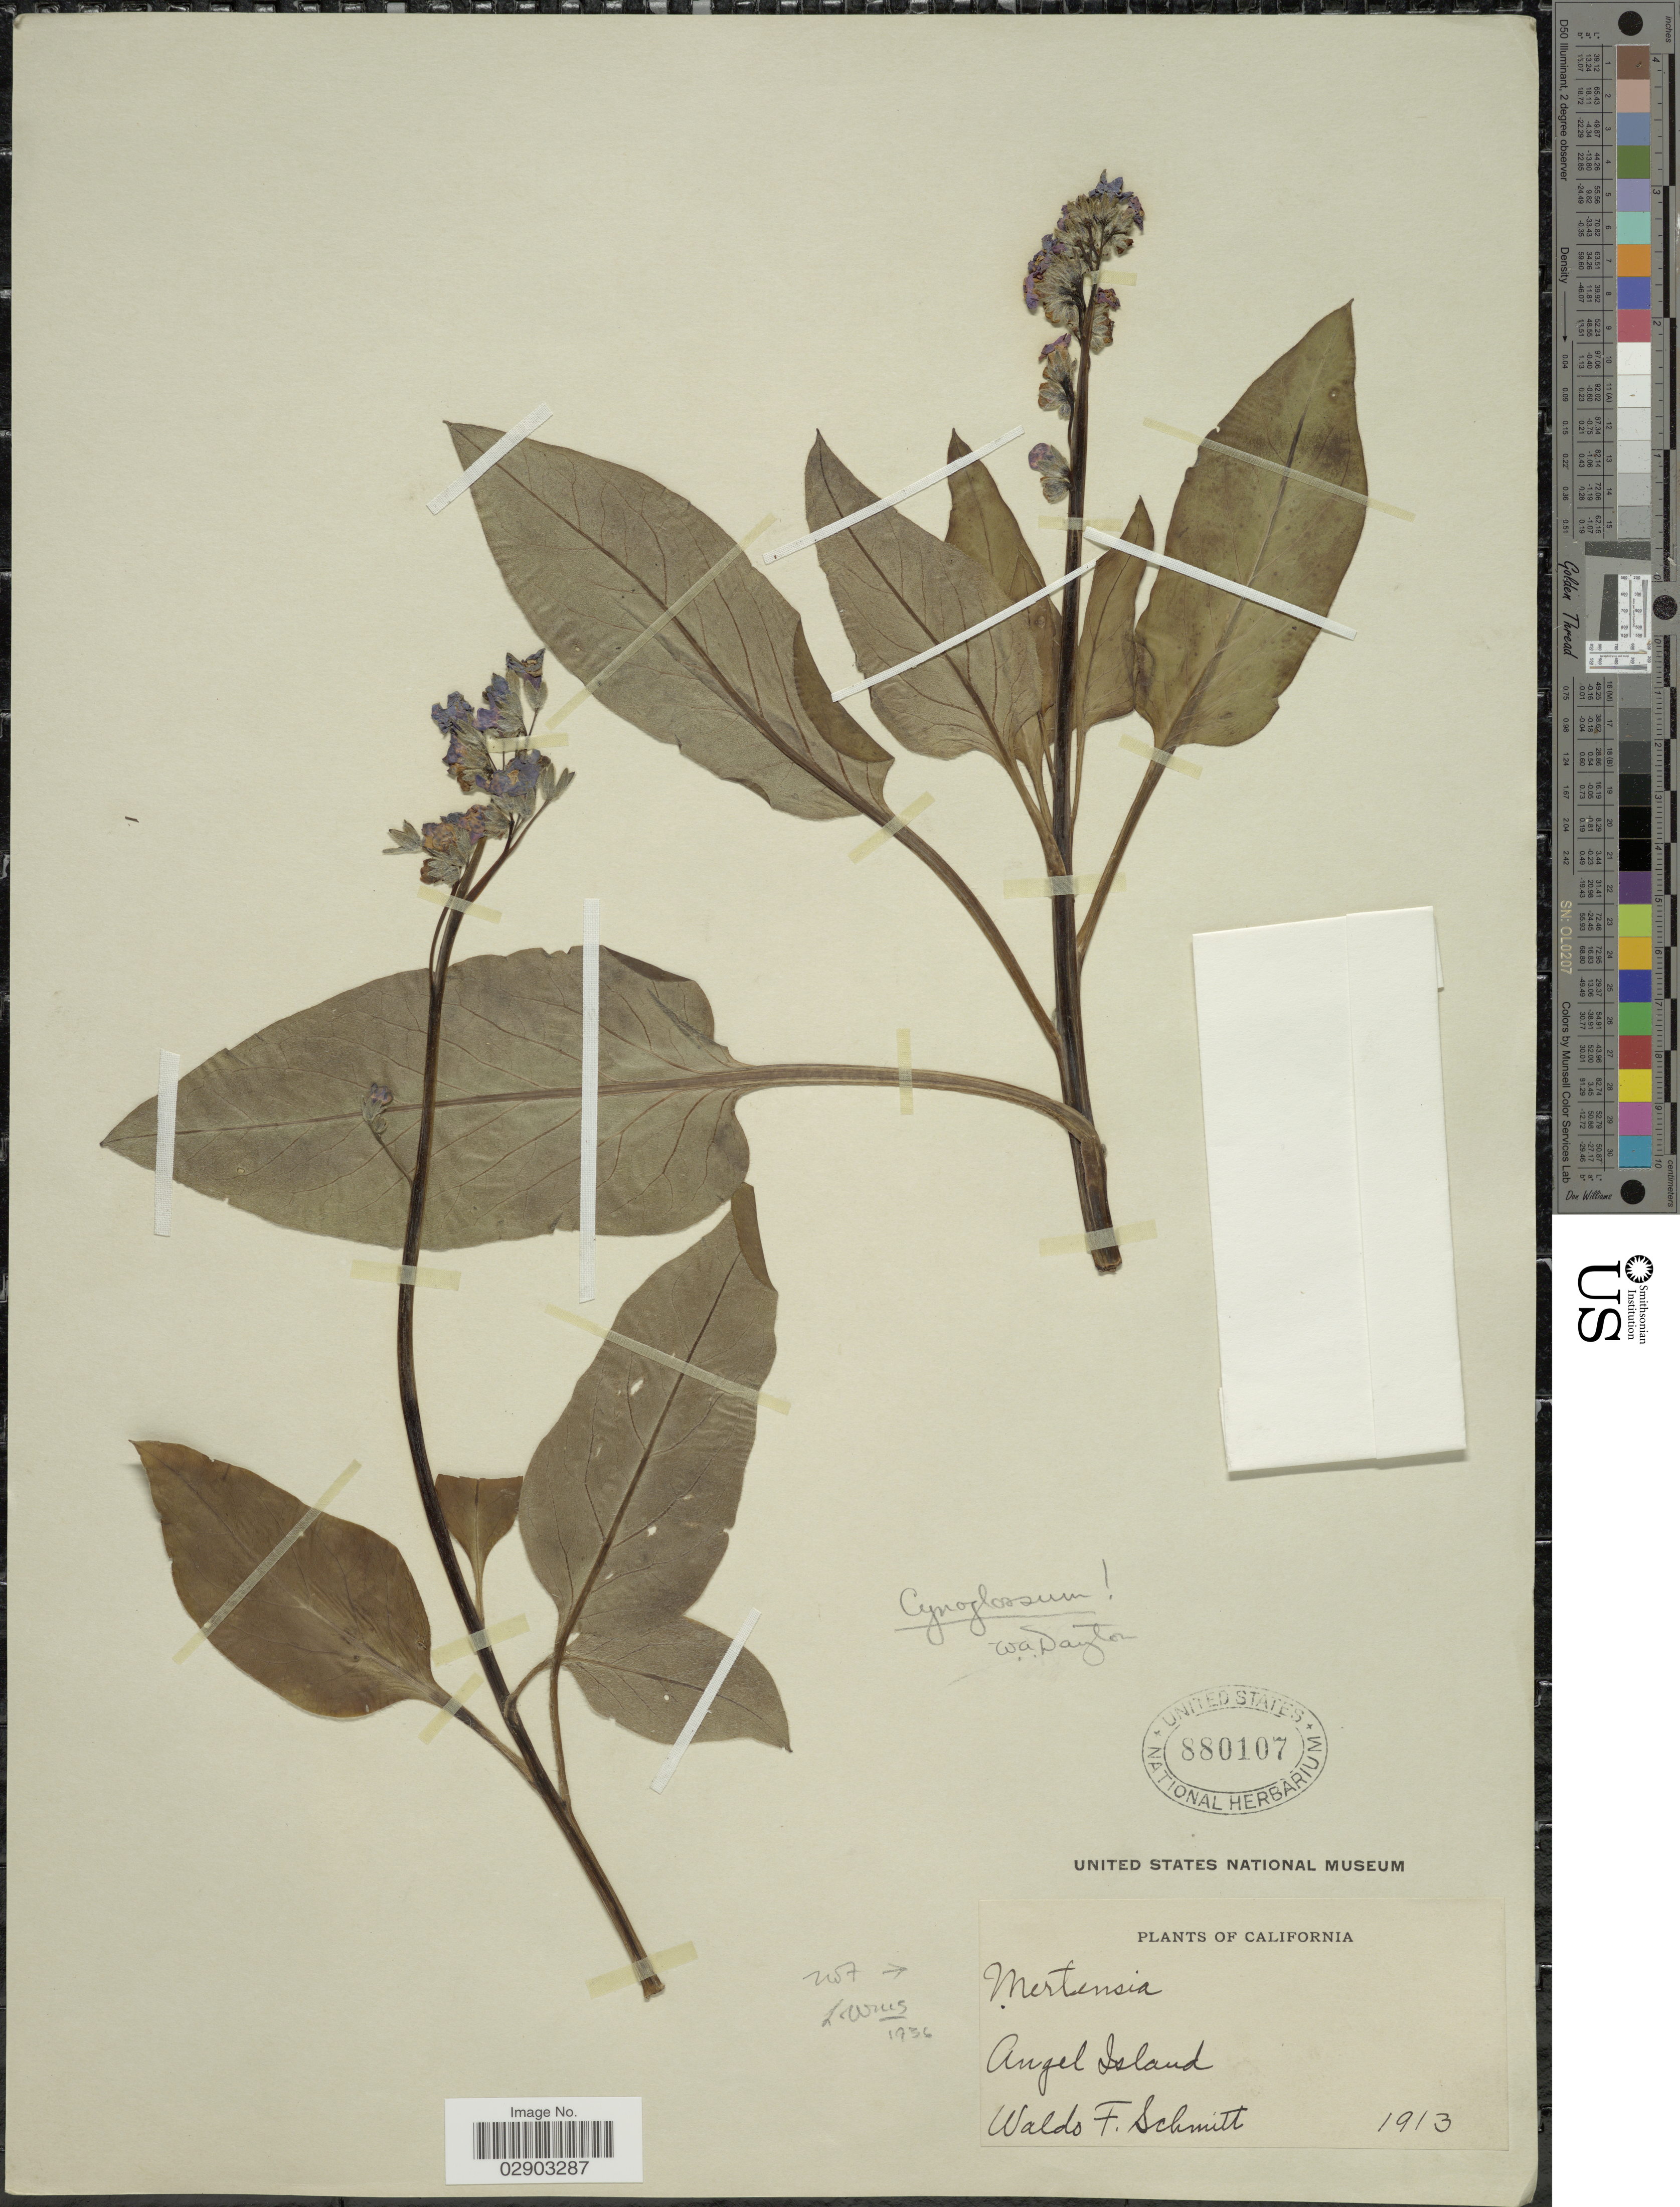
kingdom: Plantae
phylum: Tracheophyta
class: Magnoliopsida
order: Boraginales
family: Boraginaceae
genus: Cynoglossum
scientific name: Cynoglossum sp.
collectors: W. F. Schmitt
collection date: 1913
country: United States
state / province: California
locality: Angel Island.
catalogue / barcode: US 880107